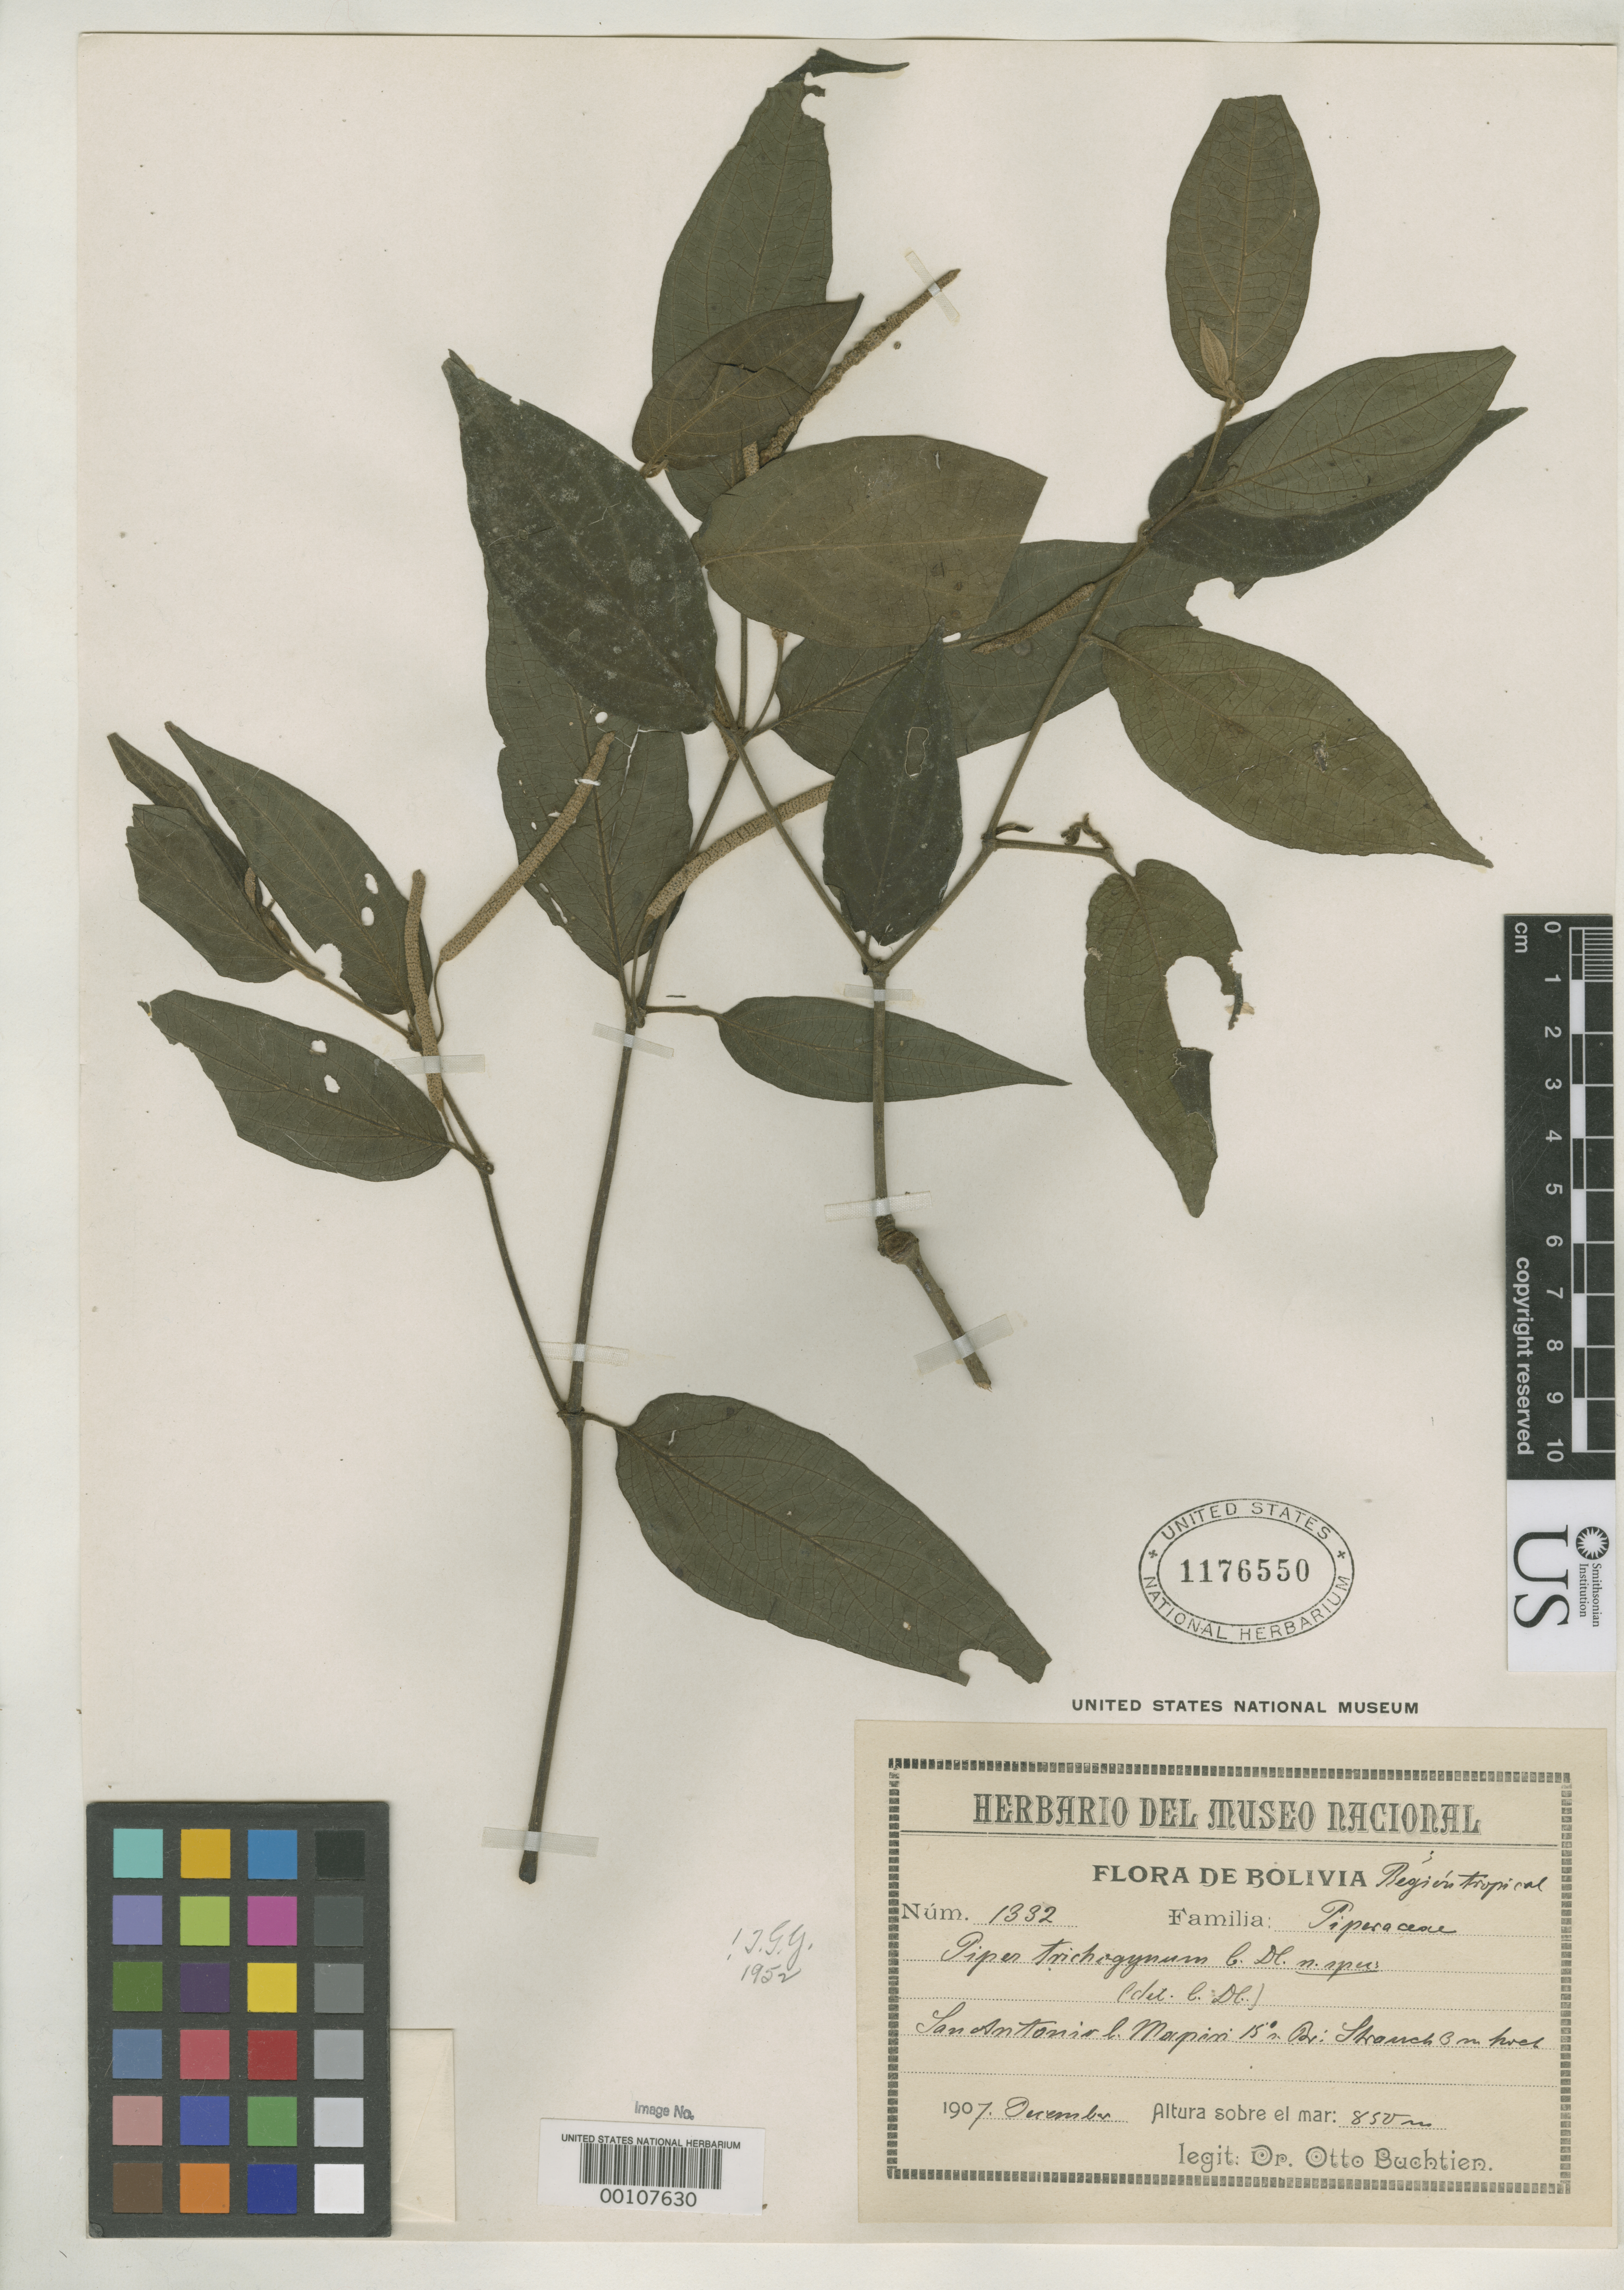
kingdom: Plantae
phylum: Tracheophyta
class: Magnoliopsida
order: Piperales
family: Piperaceae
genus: Piper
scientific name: Piper trichogynum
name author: C. DC.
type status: Isosyntype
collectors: O. Buchtien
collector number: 1332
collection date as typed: Dec 1907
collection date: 1907-12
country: Bolivia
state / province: La Paz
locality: San Antonia, near Mapiri.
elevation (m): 750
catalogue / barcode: US 1176550